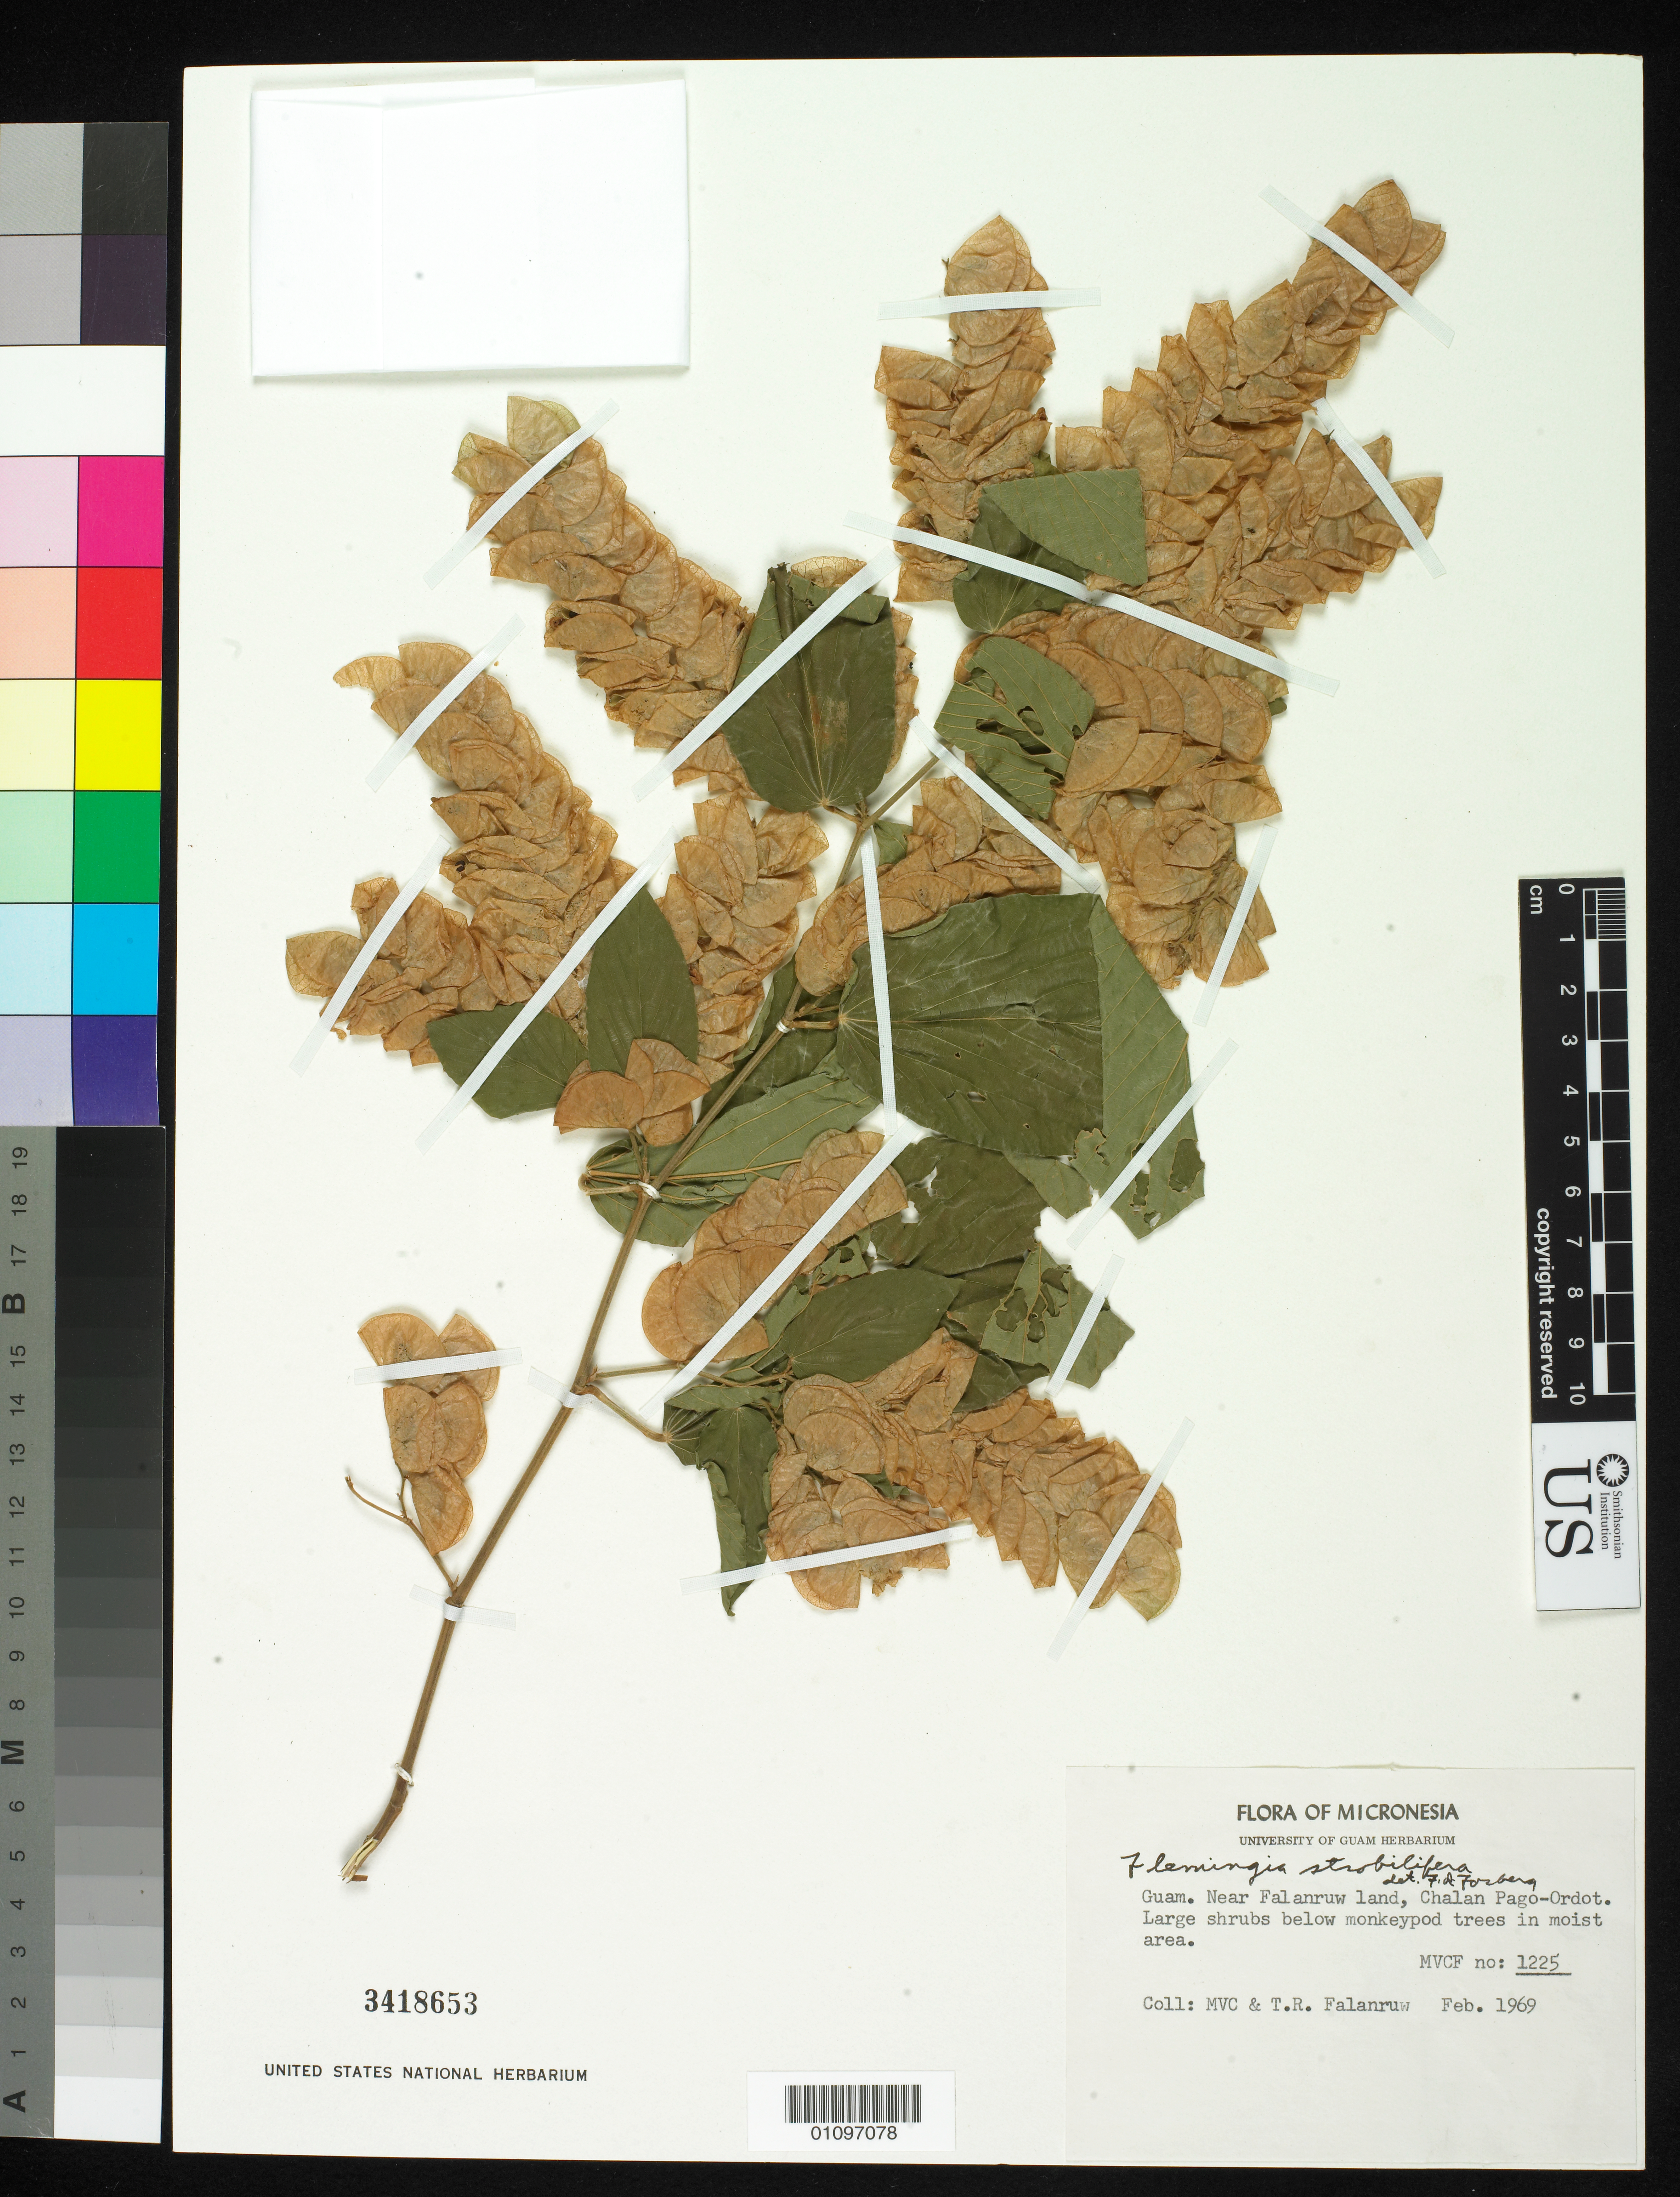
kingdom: Plantae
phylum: Tracheophyta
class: Magnoliopsida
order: Fabales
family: Fabaceae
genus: Flemingia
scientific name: Flemingia strobilifera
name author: (L.) W.T. Aiton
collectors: M. V. Falanruw & T. Falanruw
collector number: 1225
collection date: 1969-02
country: Guam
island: Guam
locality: Near Falanruw land, Chalan Pago-Ordot.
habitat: Moist area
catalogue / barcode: US 3418653